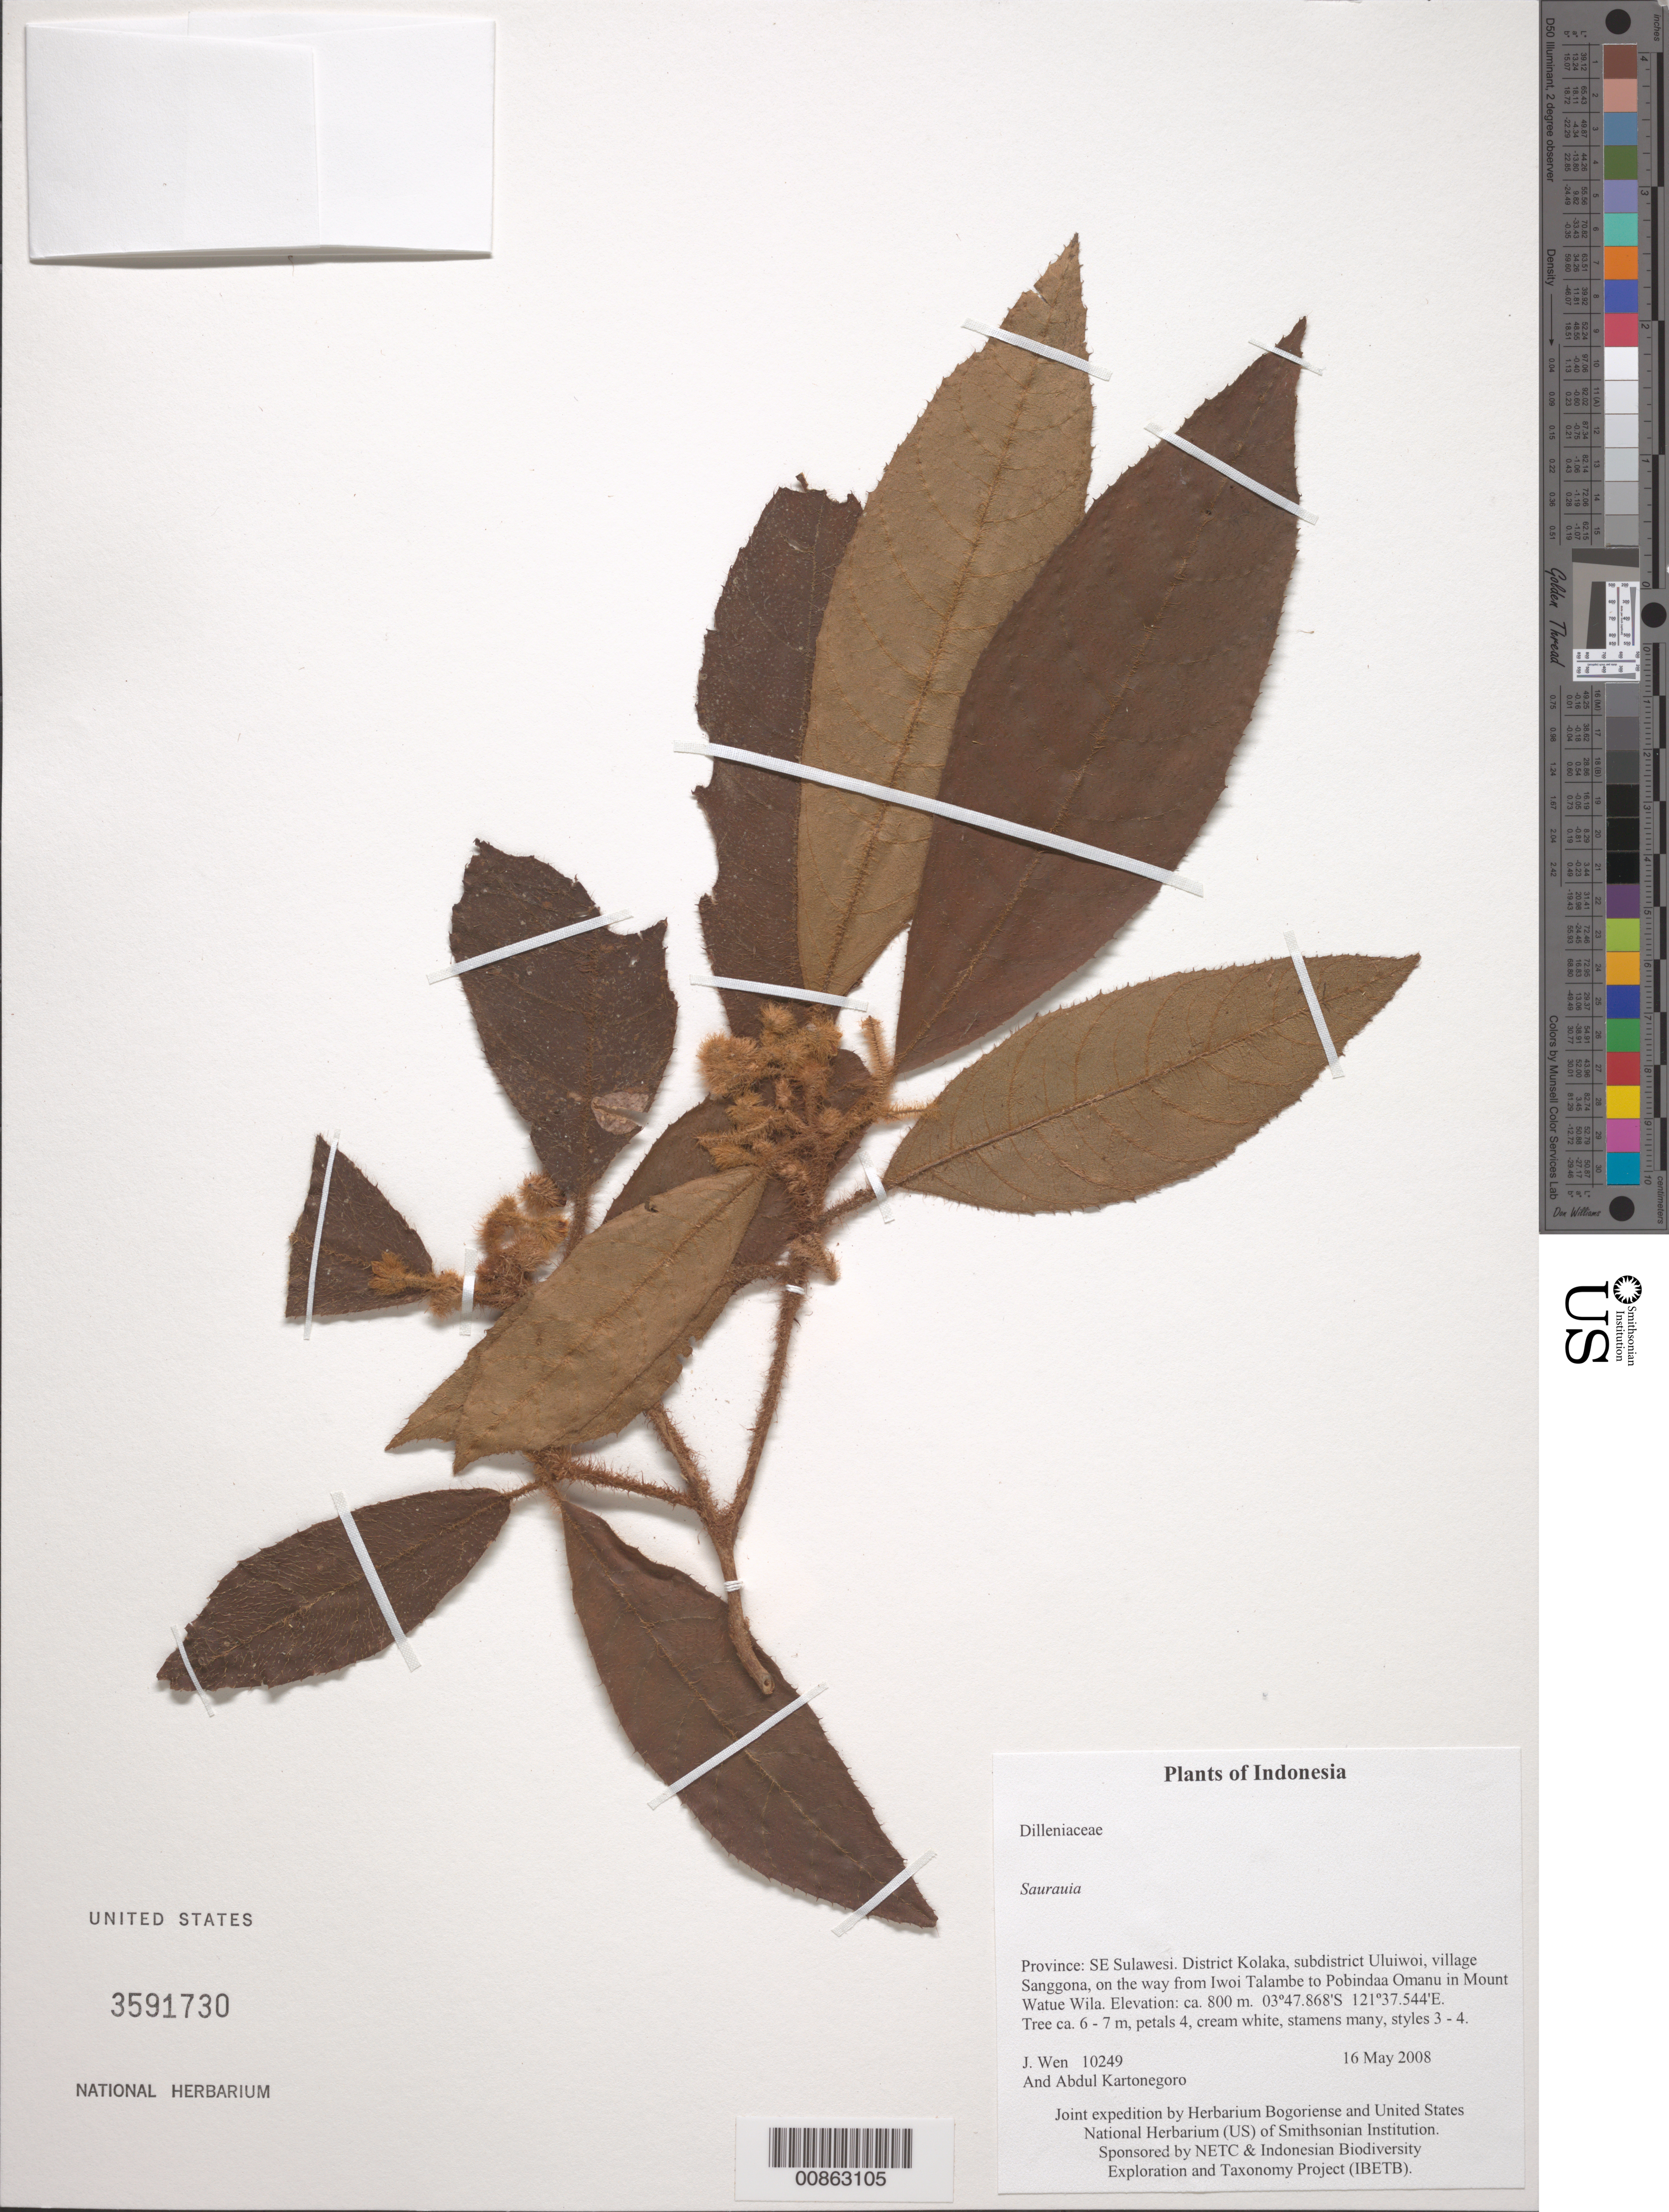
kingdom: Plantae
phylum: Tracheophyta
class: Magnoliopsida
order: Ericales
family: Actinidiaceae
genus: Saurauia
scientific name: Saurauia sp.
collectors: J. Wen & A. Kartonegoro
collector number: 10249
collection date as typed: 16 May 2008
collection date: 2008-05-16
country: Indonesia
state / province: Sulawesi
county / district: Sulawesi Tenggara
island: Sulawesi [Celebes]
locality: District Kolaka, subdistrict Uluiwoi, village Sanggona, on the way from Iwoi Talambe to Pobindaa Omanu in Mount Watue Wila.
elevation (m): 800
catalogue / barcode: US 3591730